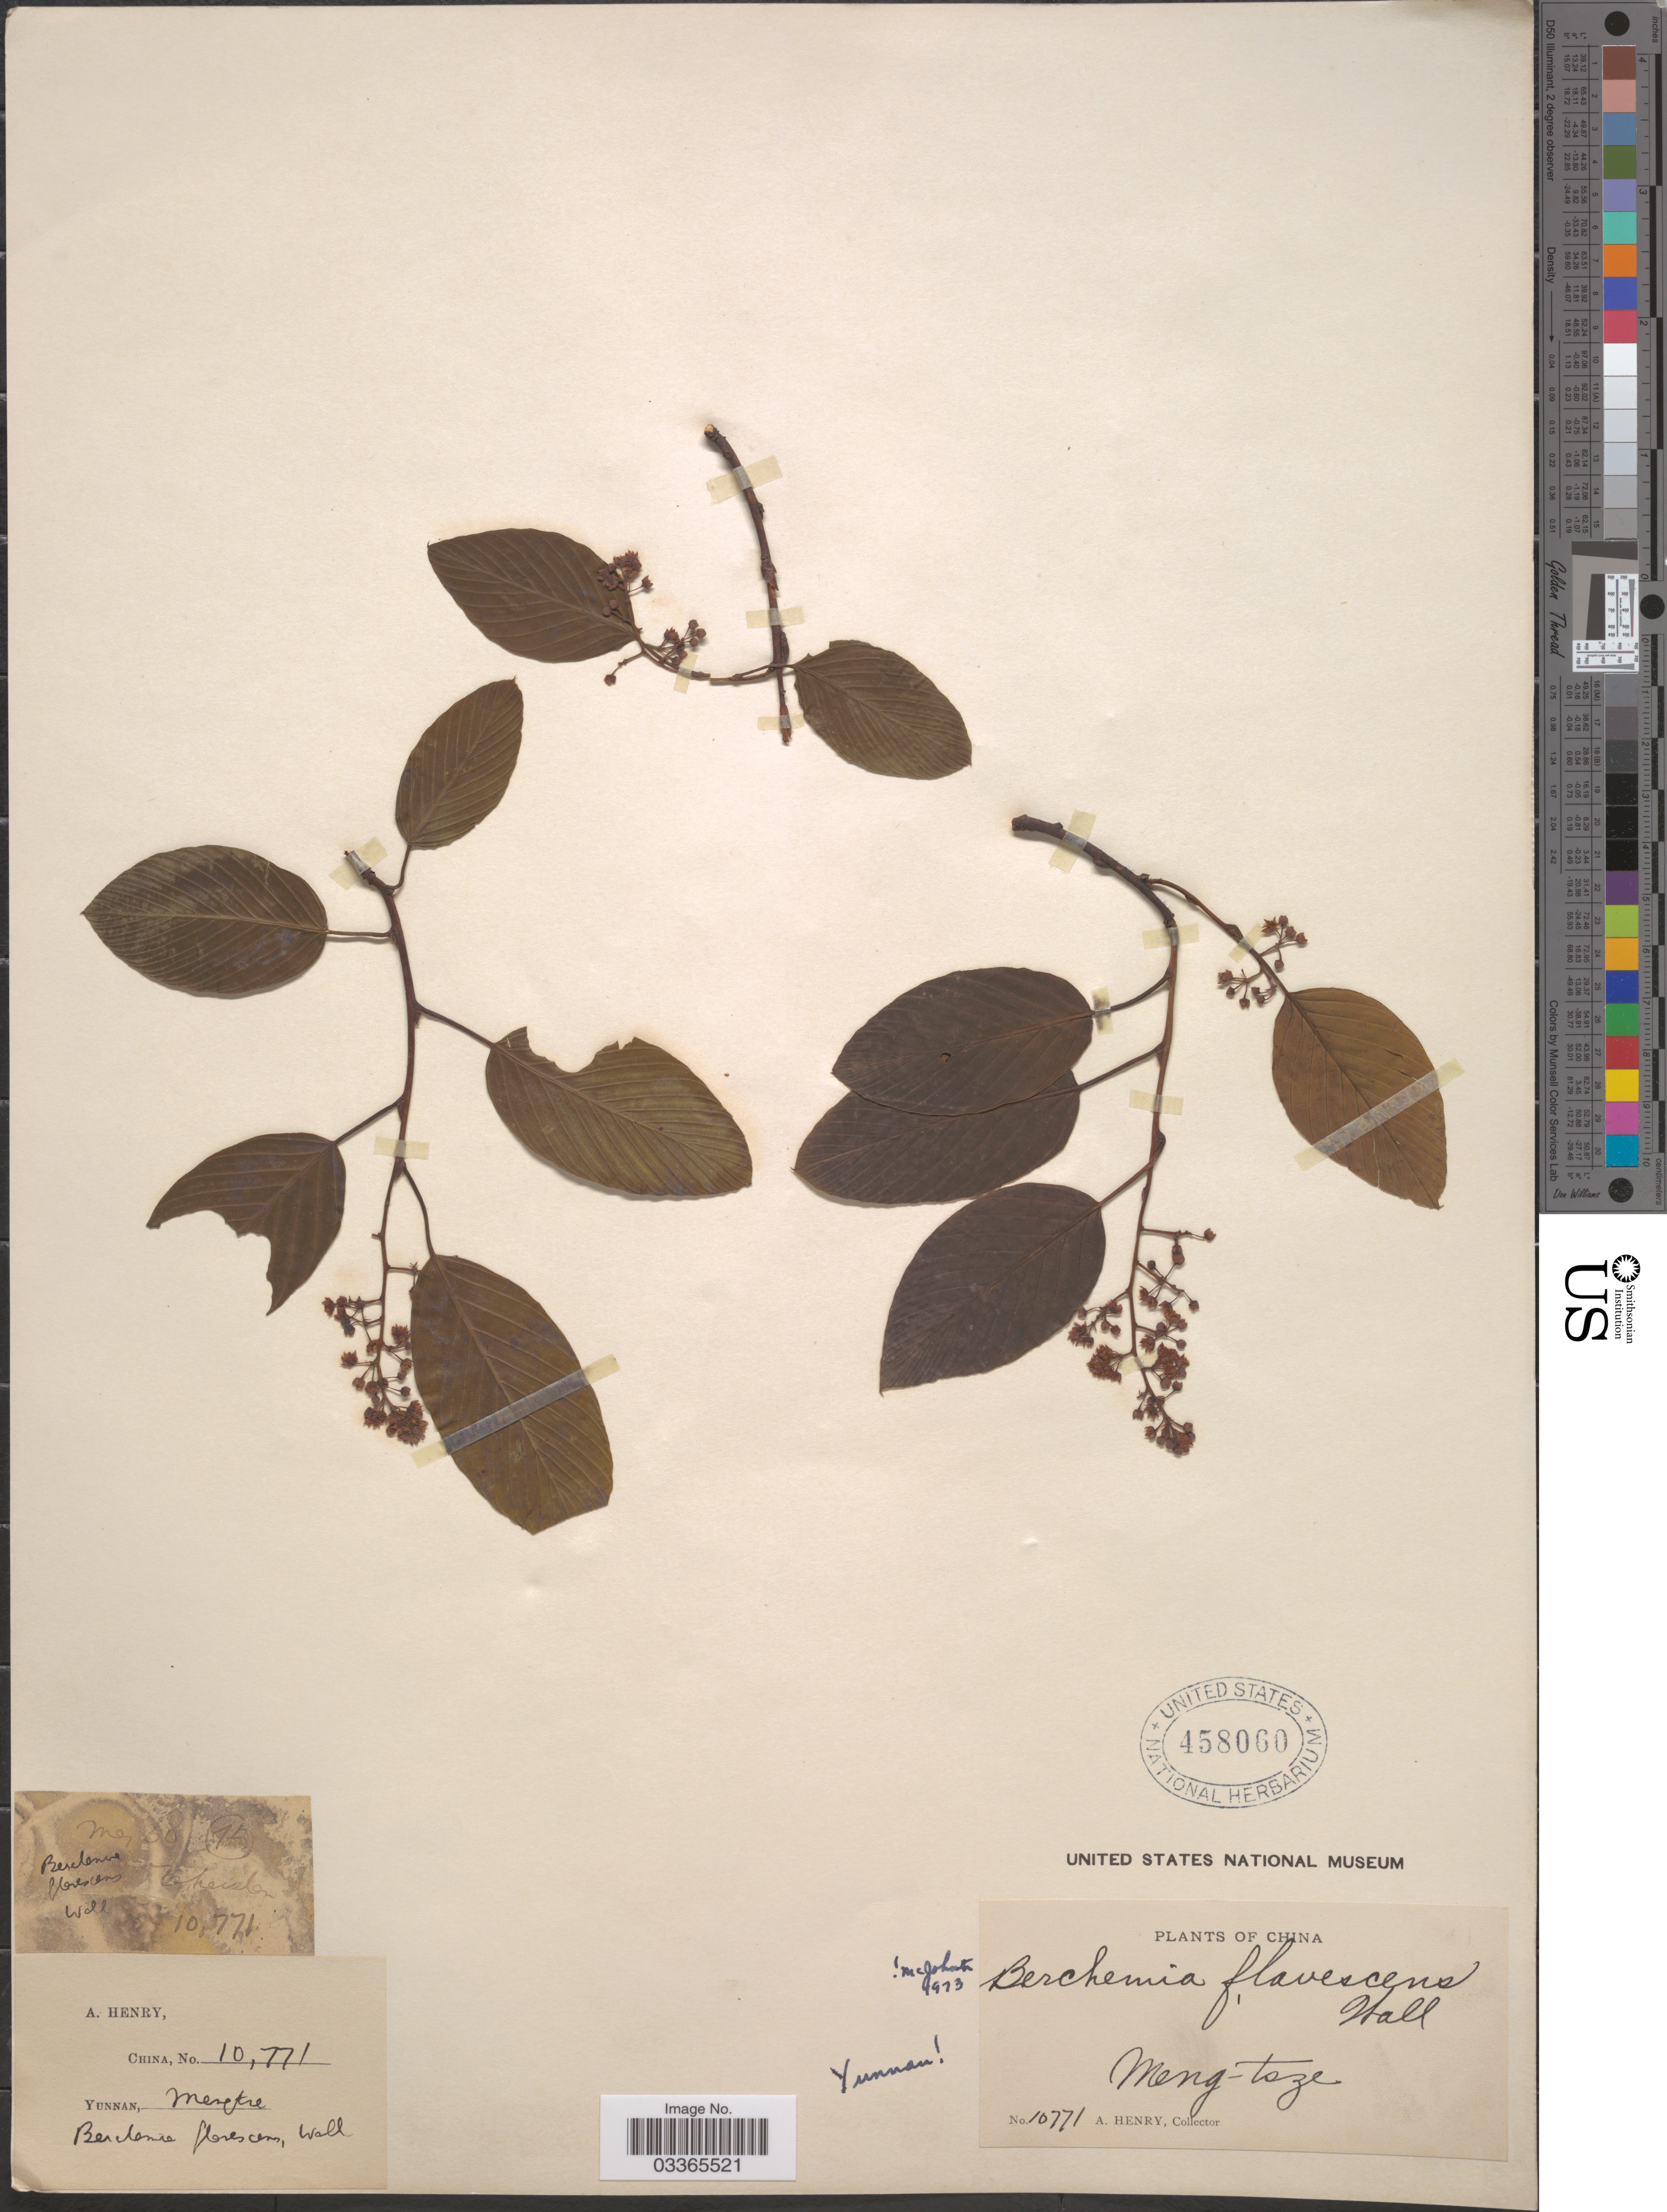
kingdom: Plantae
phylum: Tracheophyta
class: Magnoliopsida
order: Rosales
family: Rhamnaceae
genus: Berchemia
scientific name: Berchemia flavescens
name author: (Wall.) Brongn.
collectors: A. Henry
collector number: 10771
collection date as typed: Transcribed d/m/y: /5/30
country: China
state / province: Yunnan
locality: Meng-tsze.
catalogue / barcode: US 458060